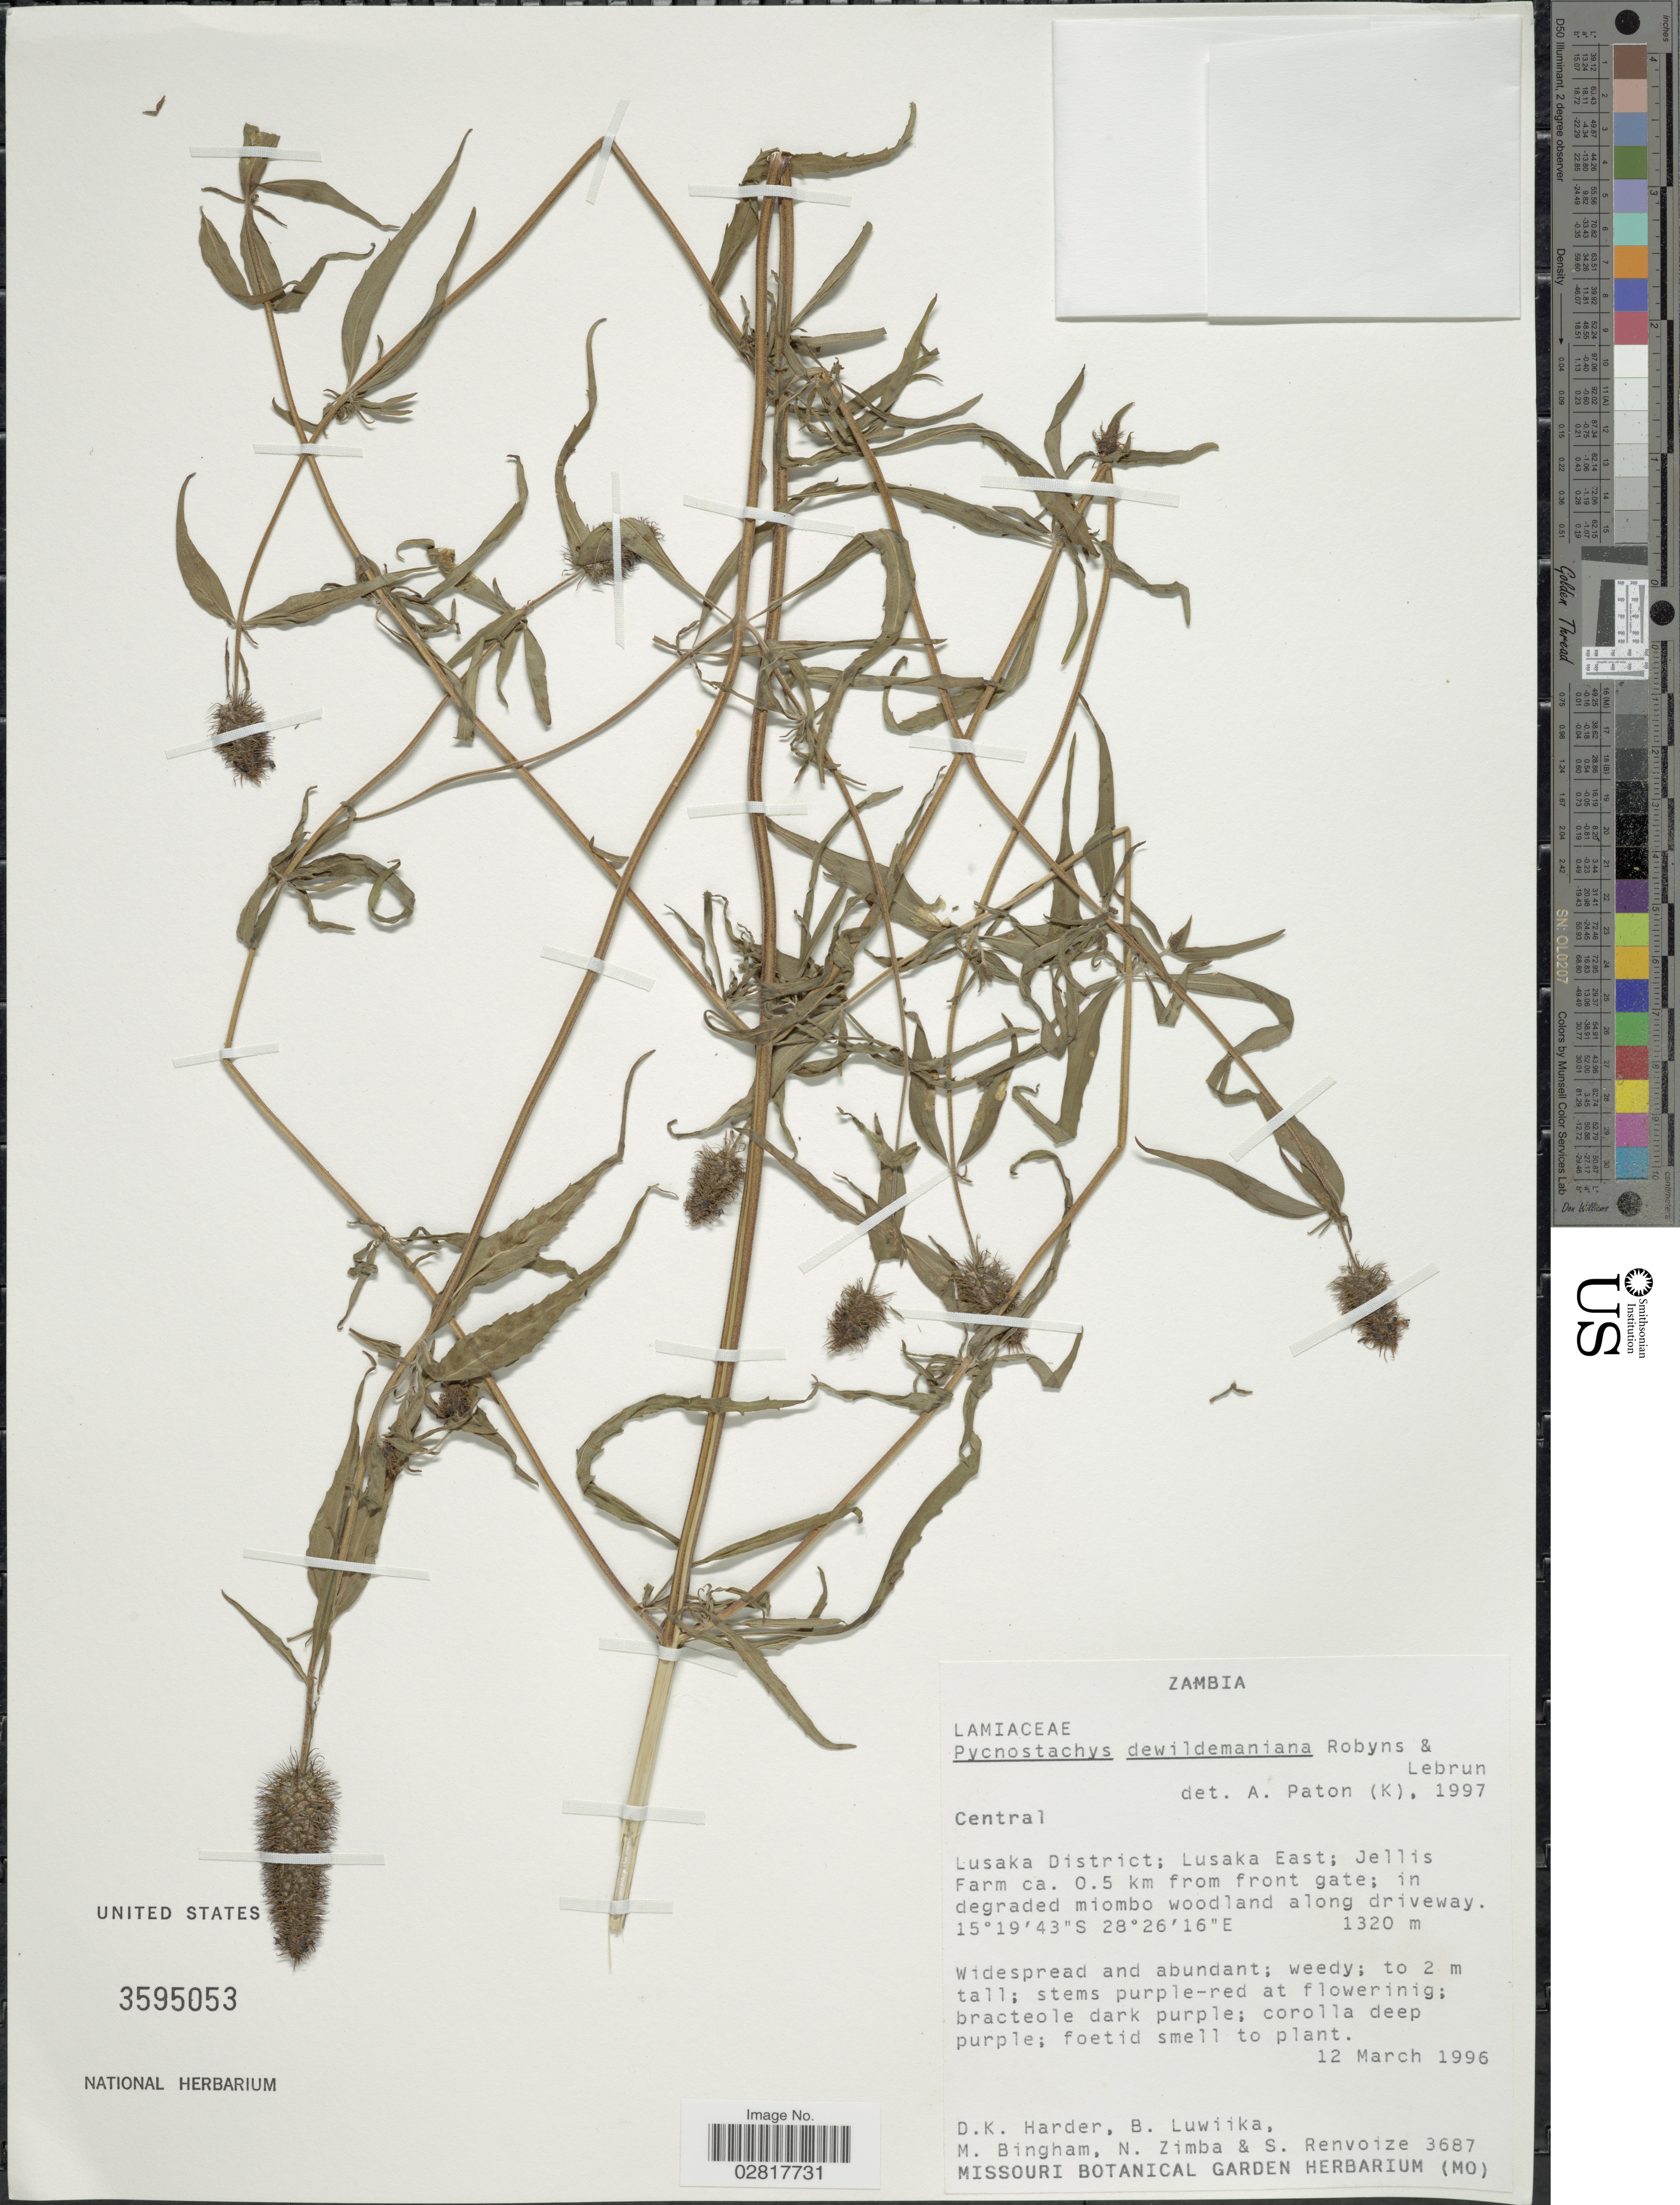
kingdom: Plantae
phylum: Tracheophyta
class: Magnoliopsida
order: Lamiales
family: Lamiaceae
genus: Pycnostachys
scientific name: Pycnostachys dewildemaniana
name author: Robyns & Lebrun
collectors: D. Harder, B. Luwiika, M. Bingham, N. Zimba & S. A. Renvoize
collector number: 3687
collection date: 1996-03-12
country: Zambia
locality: Central. Lusaka District; Lusaka East; Jellis Farm ca. 0.5 km from front gate; in degraded miombo woodland along driveway.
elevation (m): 1320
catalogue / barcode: US 3595053